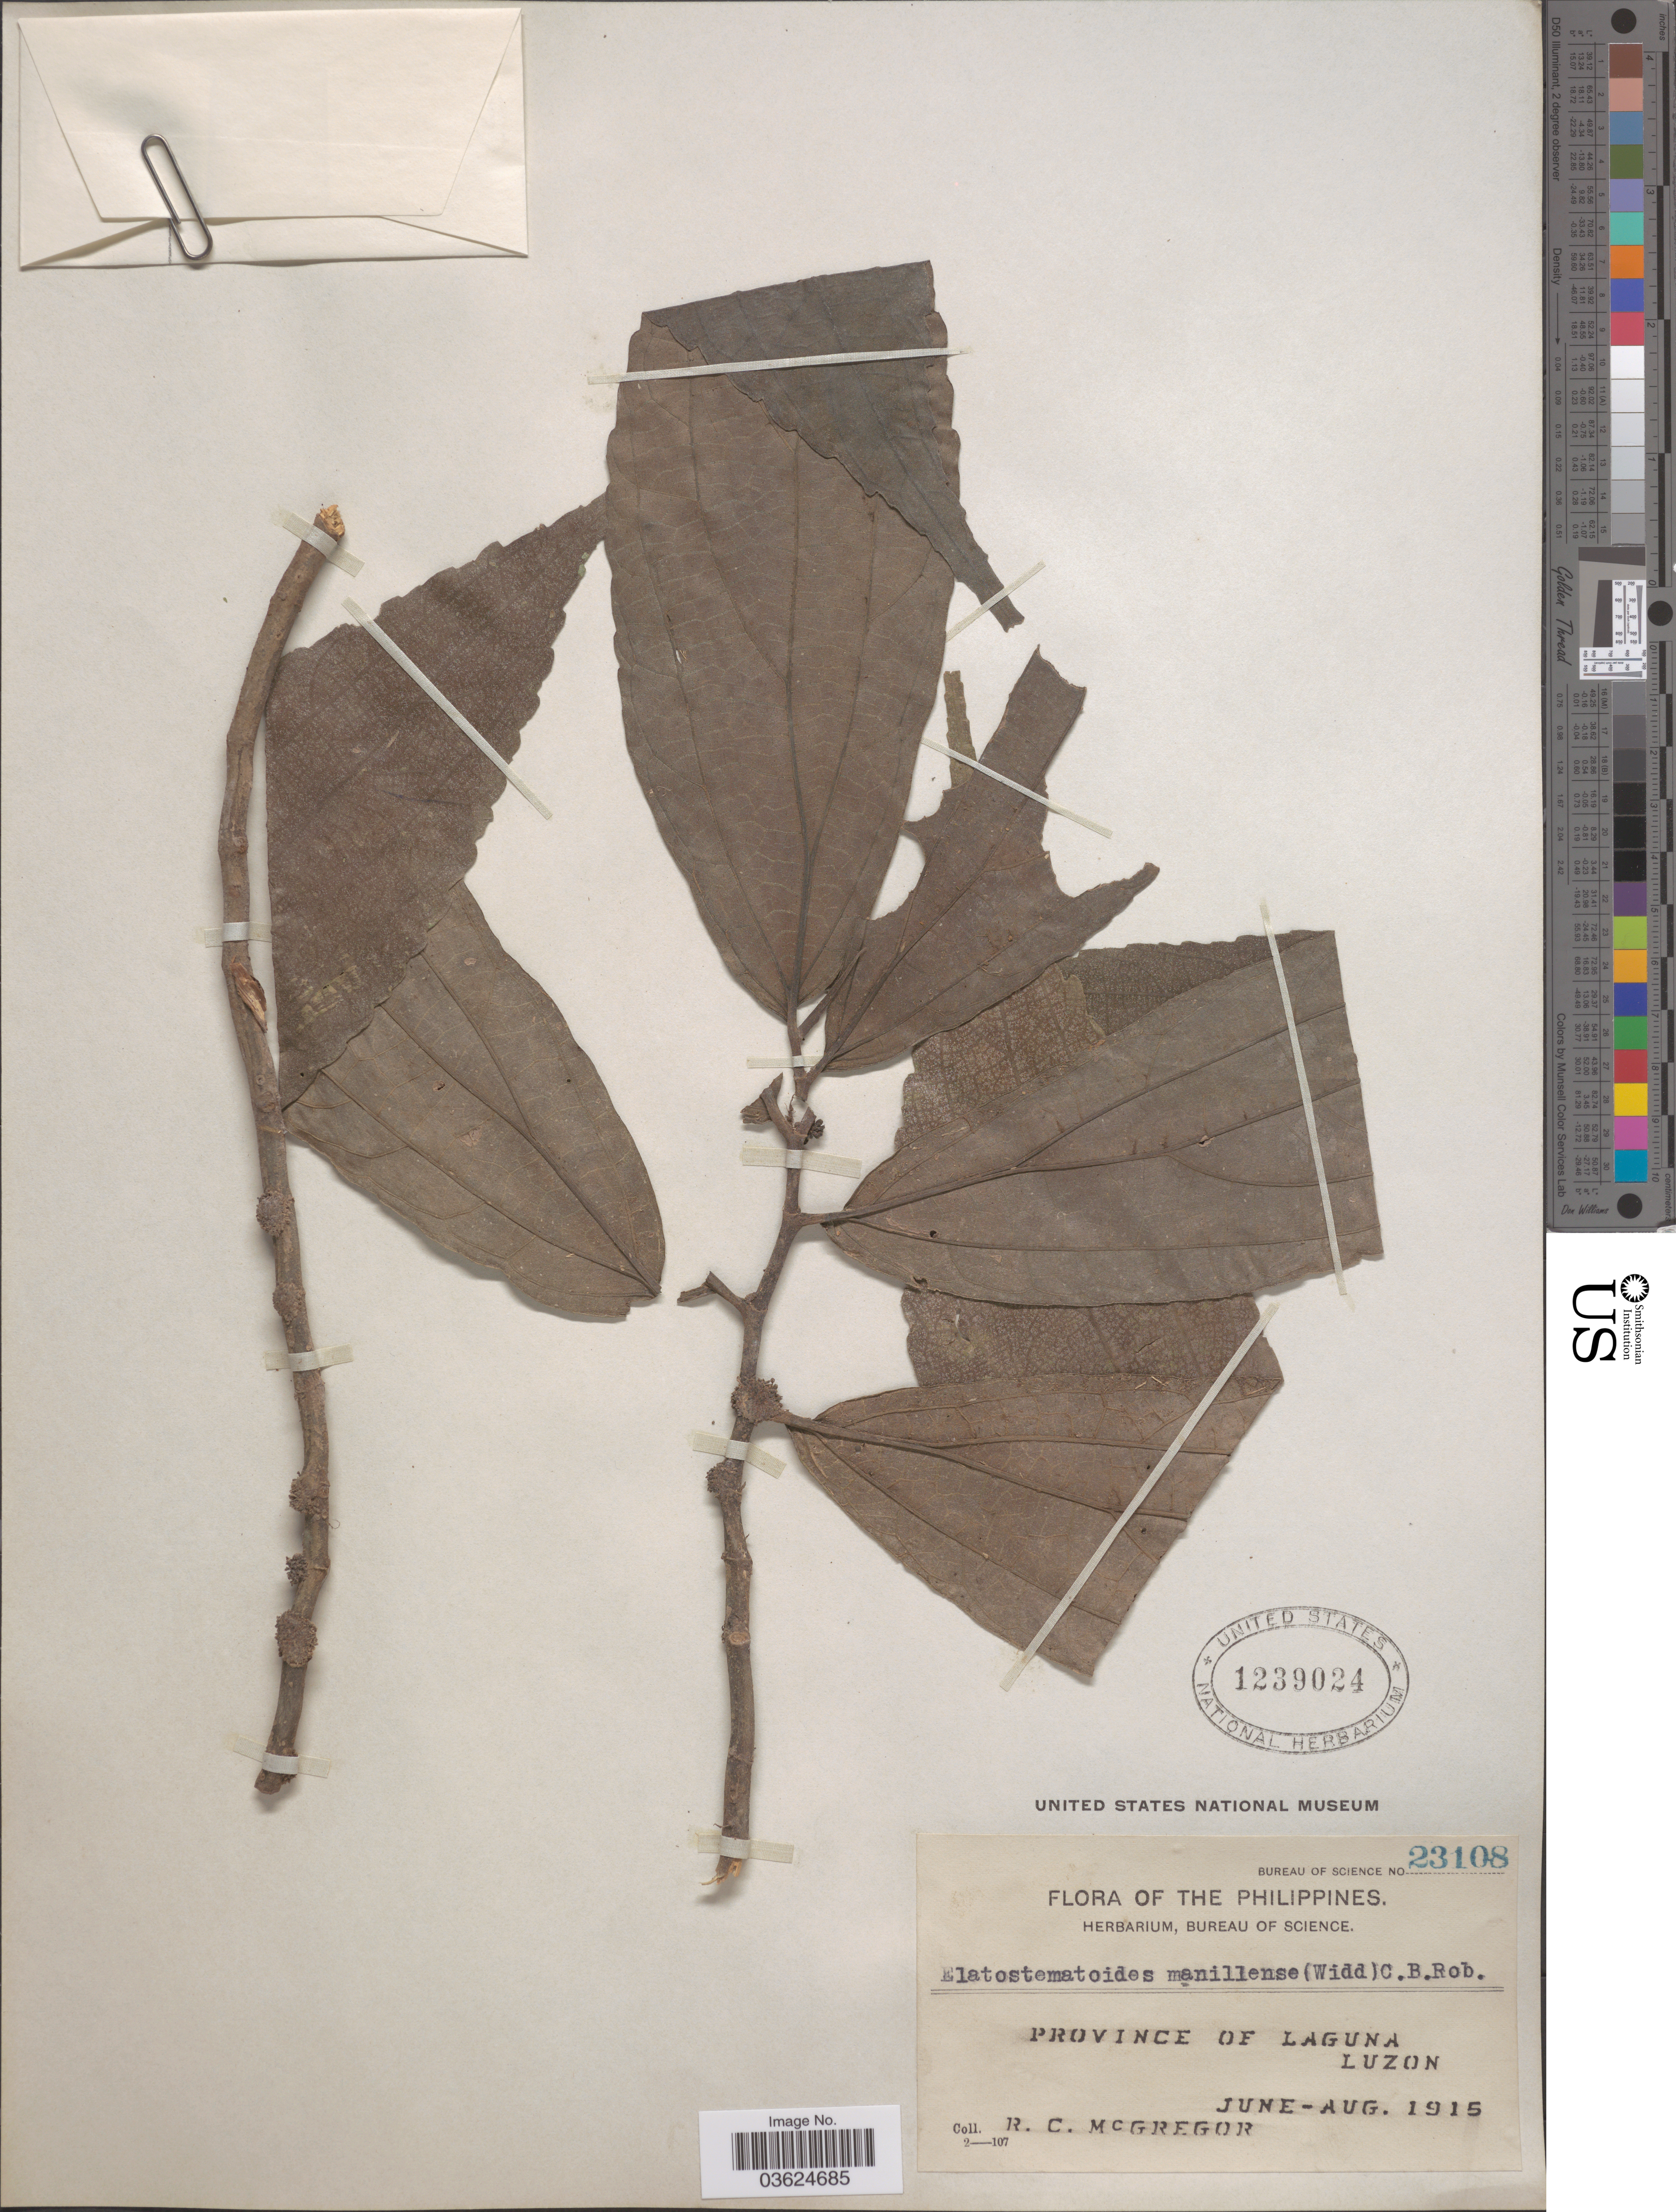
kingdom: Plantae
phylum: Tracheophyta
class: Magnoliopsida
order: Rosales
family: Urticaceae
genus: Elatostematoides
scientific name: Elatostematoides manillense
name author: (Wedd.) C.B. Rob.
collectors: R. C. McGregor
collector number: Bureau of Science 23108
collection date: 1915-06/1915-08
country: Philippines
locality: Province of Laguna. Luzon.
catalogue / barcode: US 1239024